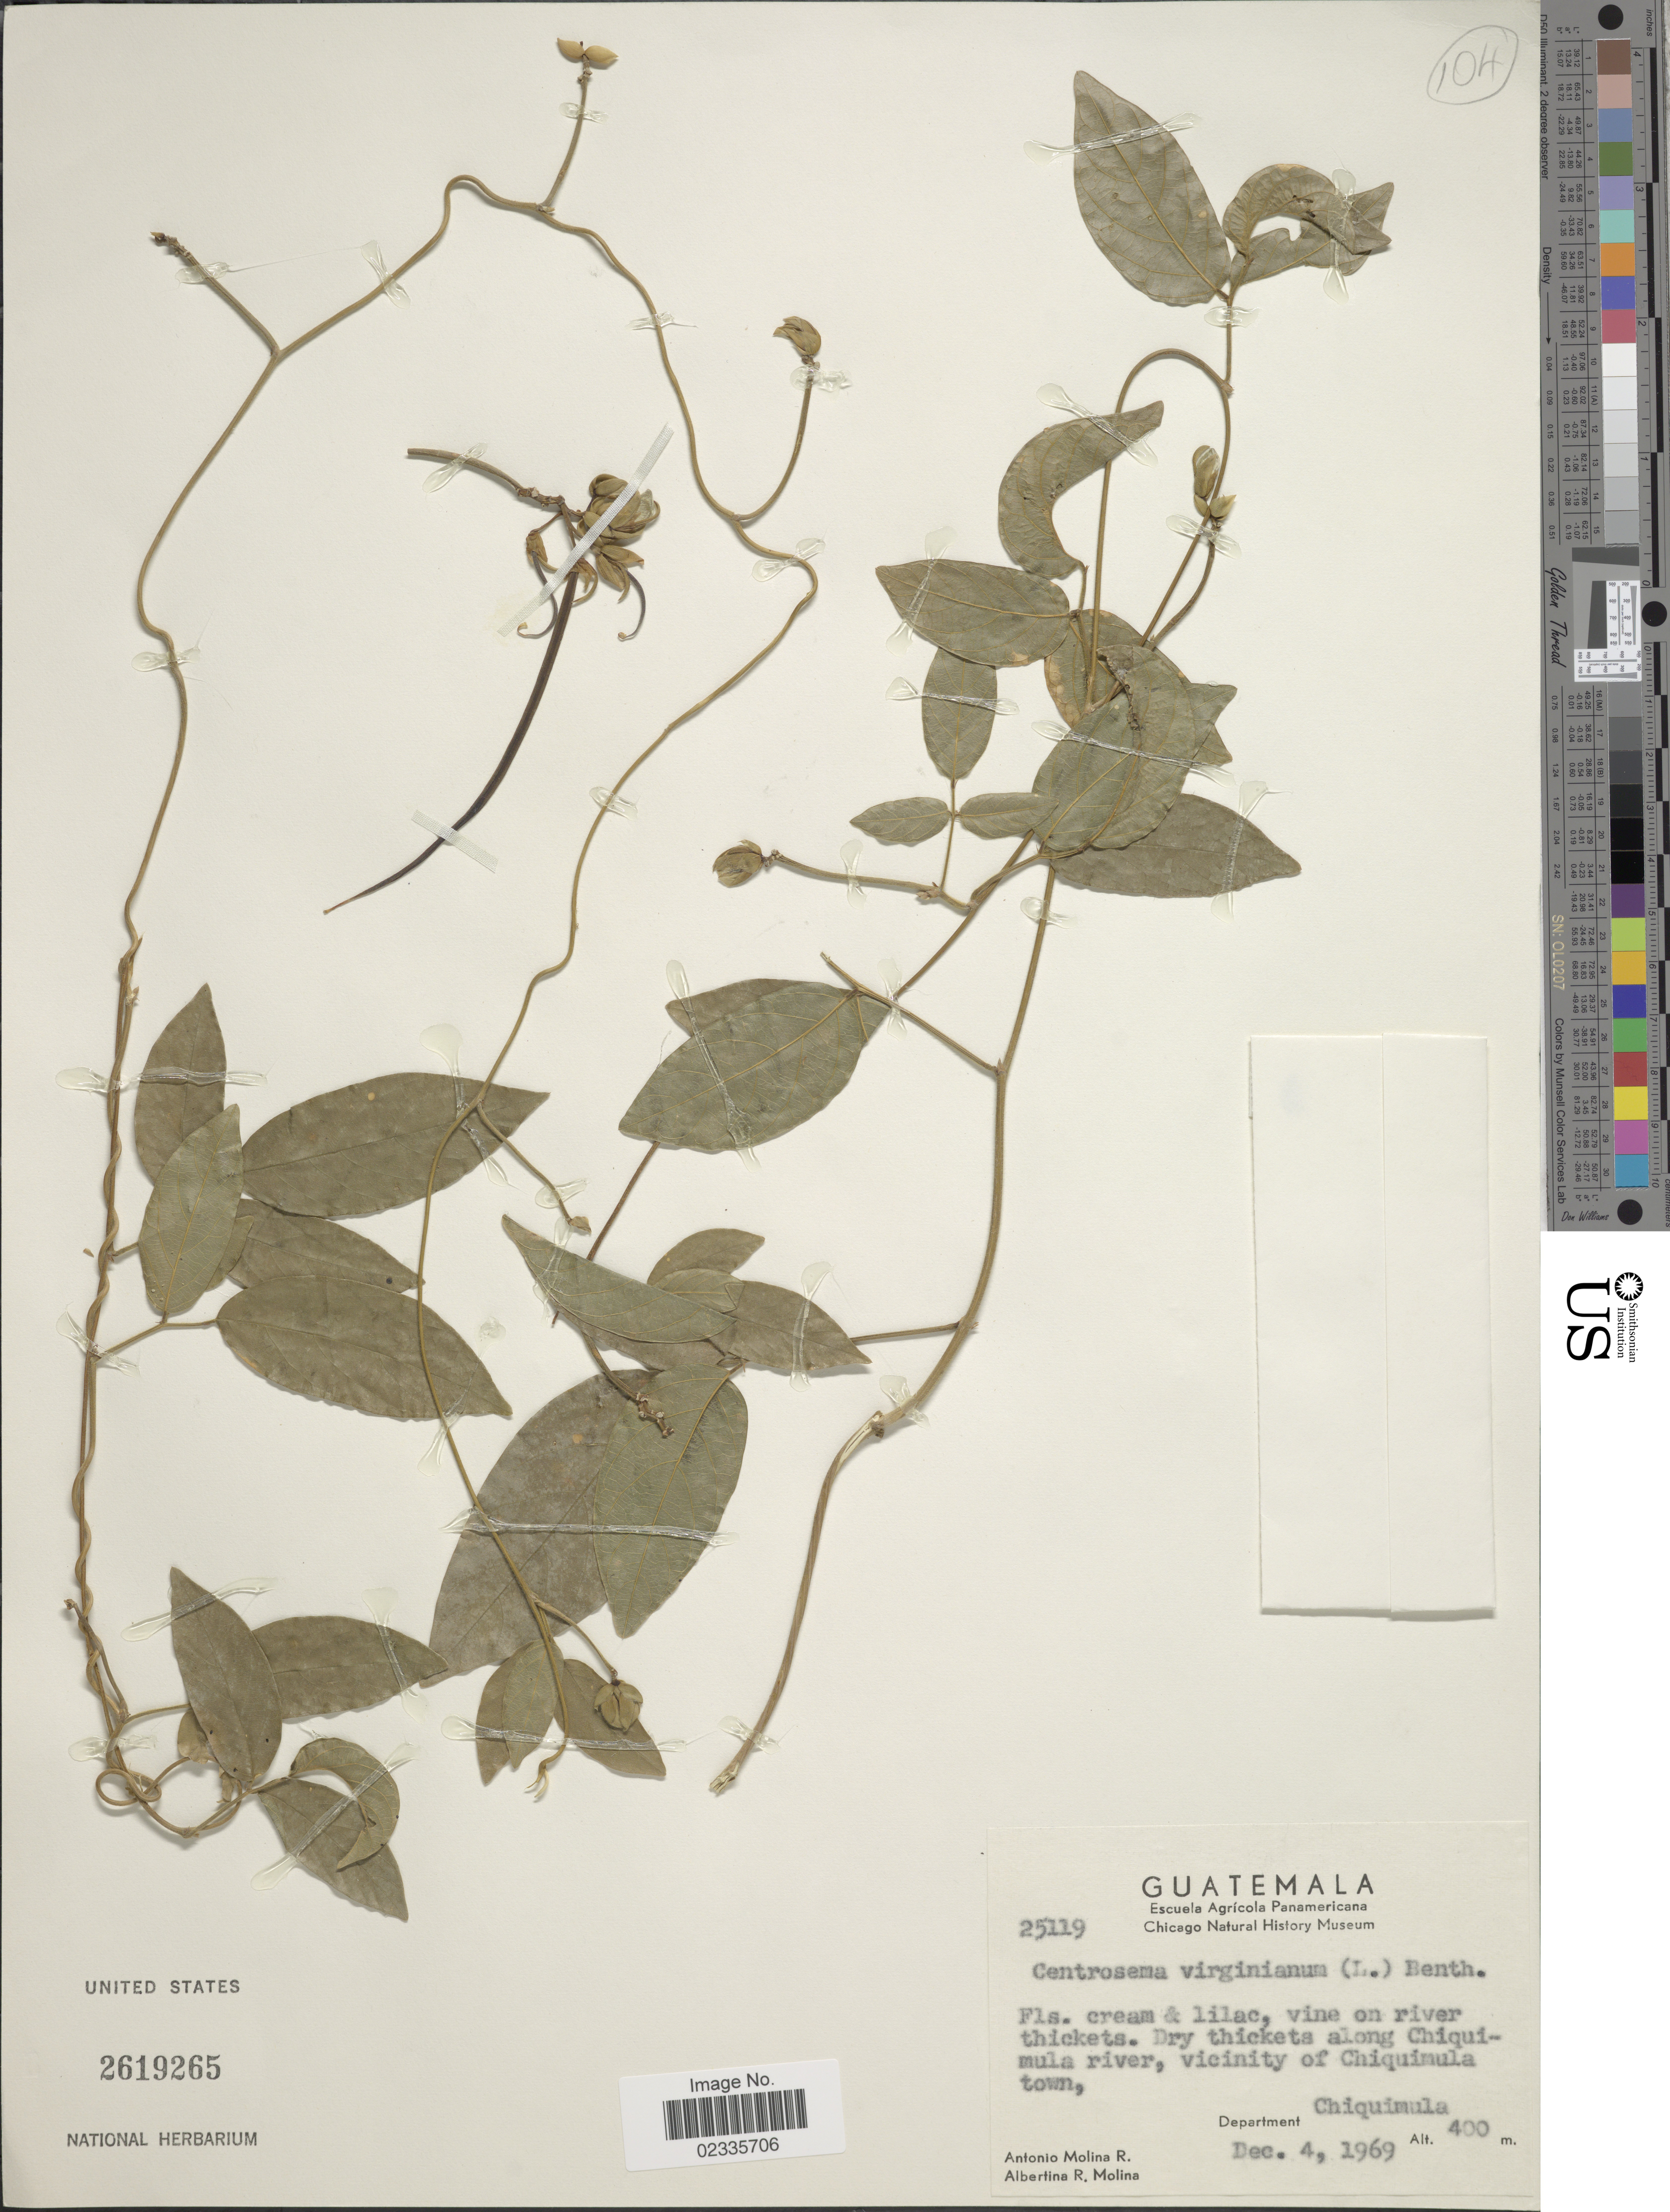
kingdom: Plantae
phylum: Tracheophyta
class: Magnoliopsida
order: Fabales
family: Fabaceae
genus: Centrosema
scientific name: Centrosema virginianum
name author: (L.) Benth.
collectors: A. Molina R. & A. R. Molina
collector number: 25119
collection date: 1969-12-04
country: Guatemala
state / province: Chiquimula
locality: Dry thickets along Chiquimula river, vicinity of Chiquimula town, Department Chiquimula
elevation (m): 400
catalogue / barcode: US 2619265